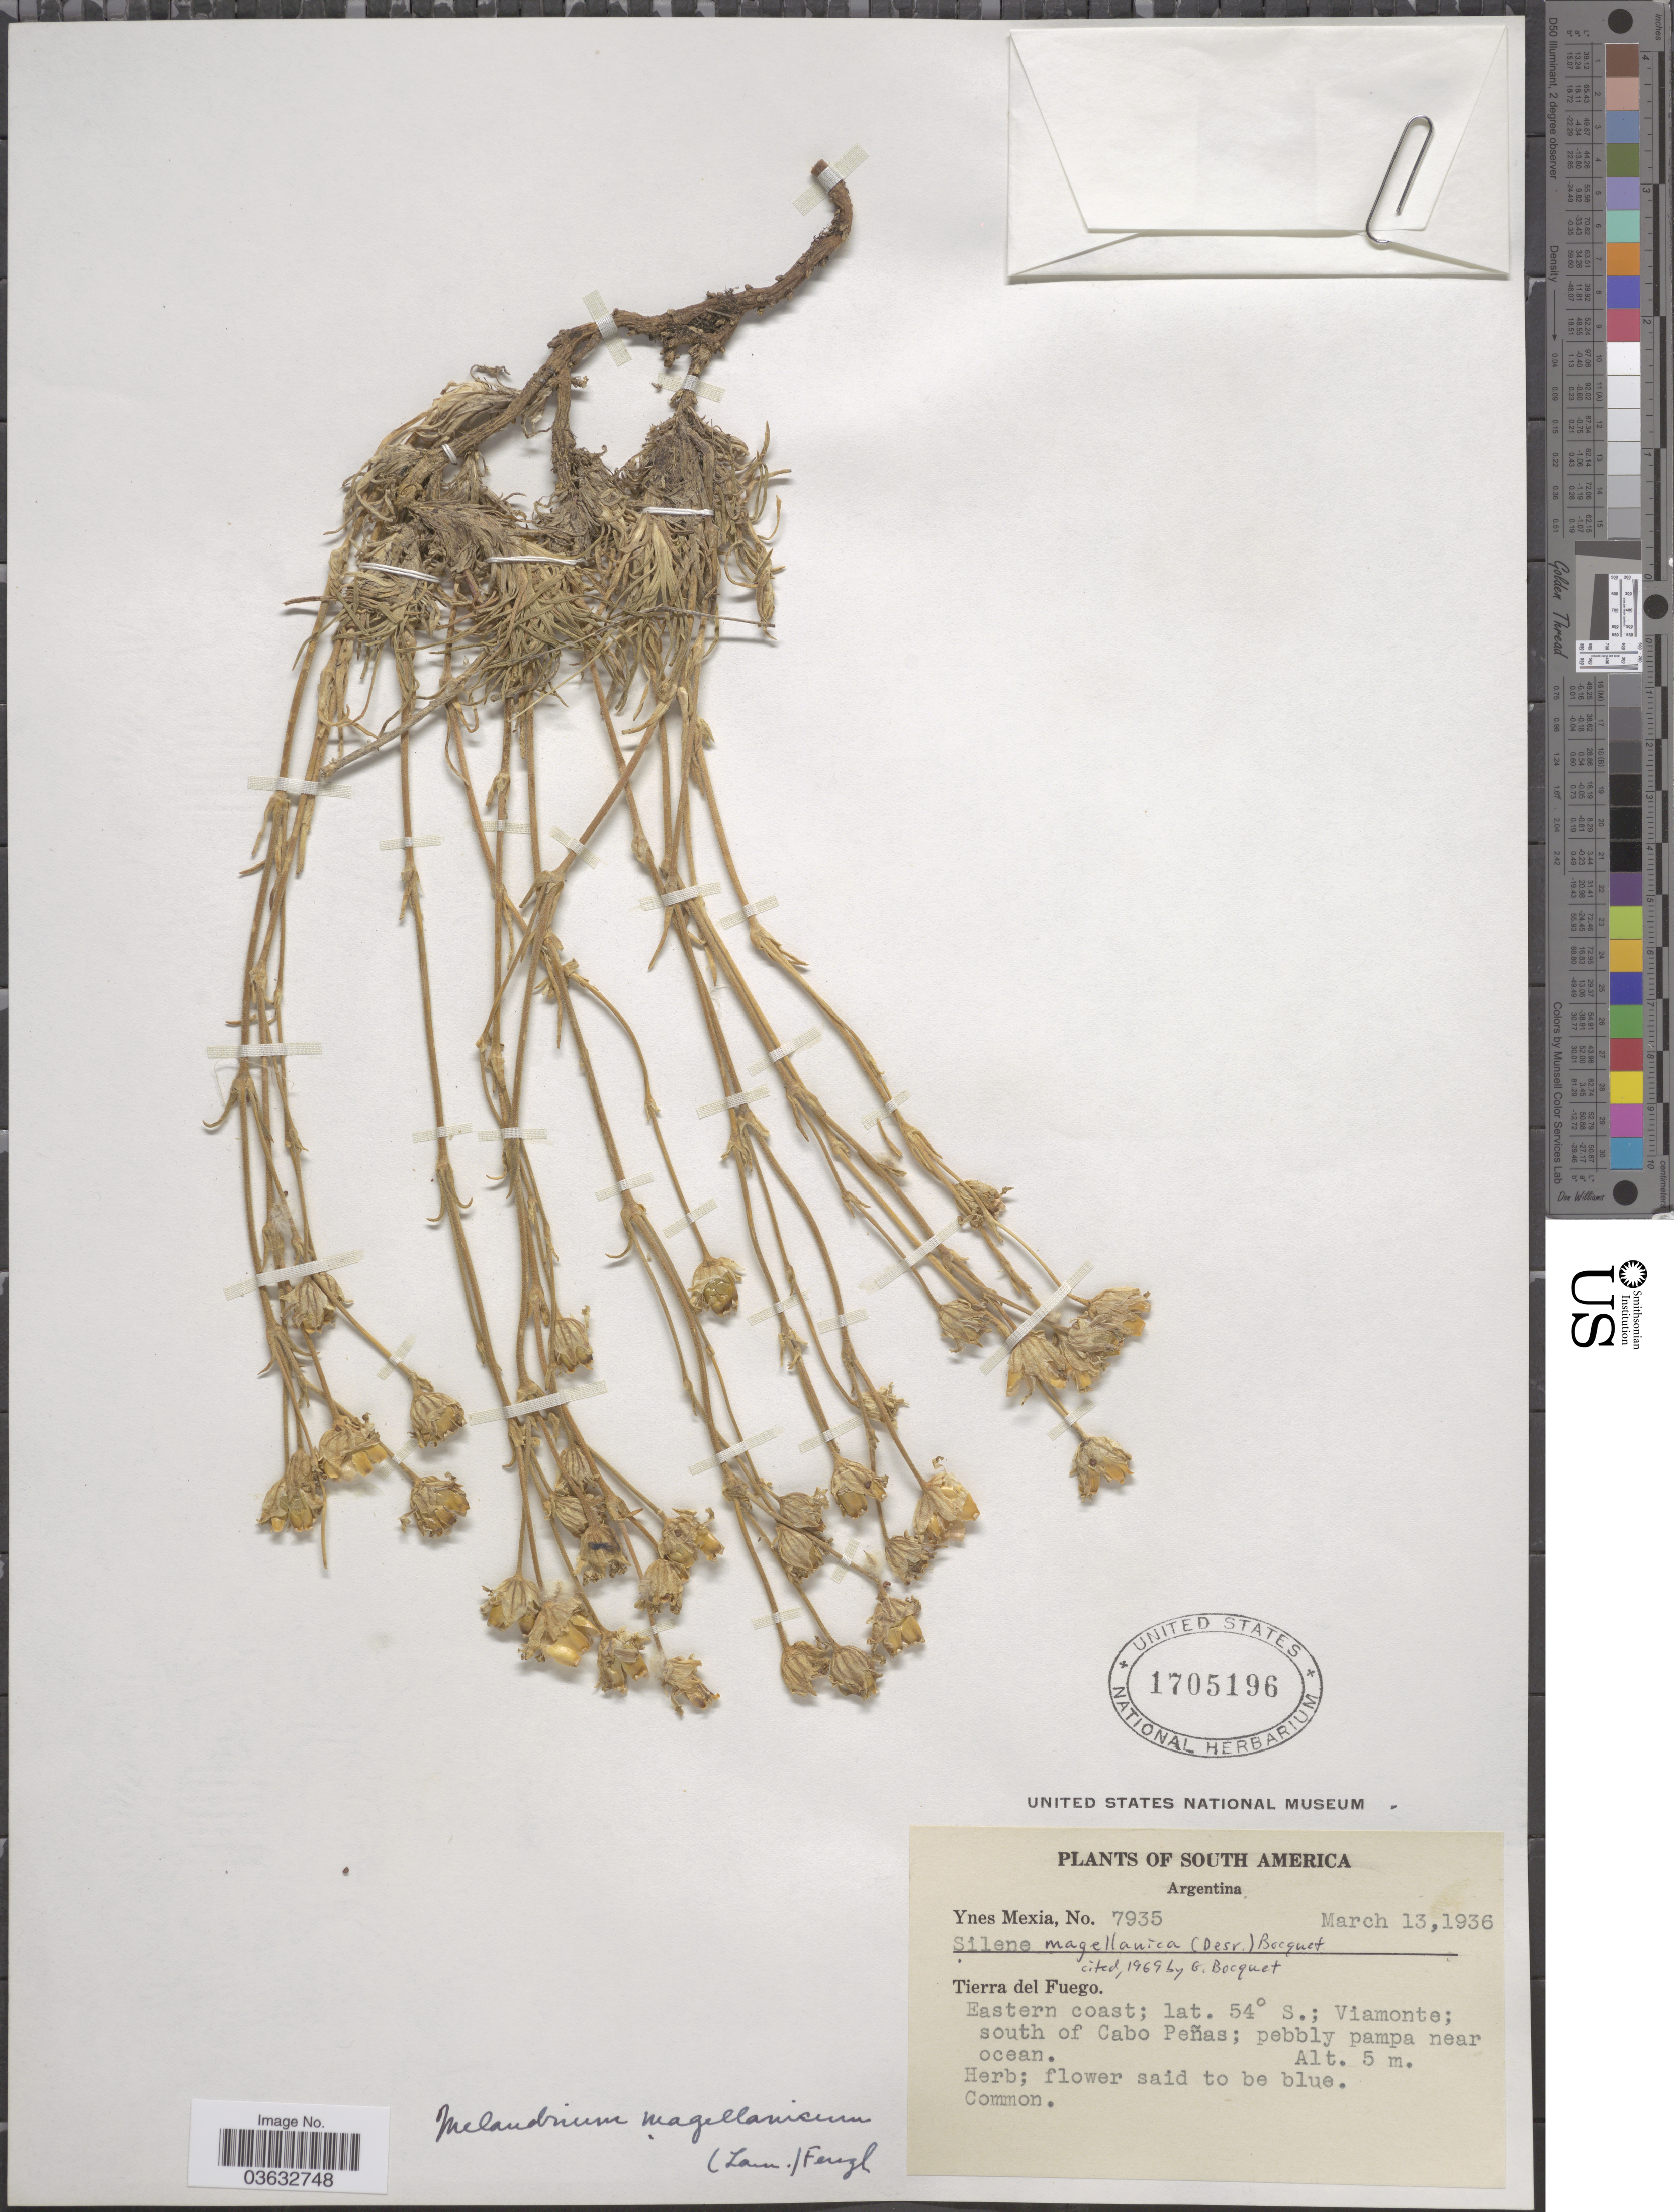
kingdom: Plantae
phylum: Tracheophyta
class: Magnoliopsida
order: Caryophyllales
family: Caryophyllaceae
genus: Silene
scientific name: Silene magellanica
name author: Bocquet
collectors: Y. Mexia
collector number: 7935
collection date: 1936-03-13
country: Argentina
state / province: Tierra del Fuego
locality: Eastern coast; Viamonte; south of Cabo Peñas; pebbly pampa near ocean.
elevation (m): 5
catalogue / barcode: US 1705196